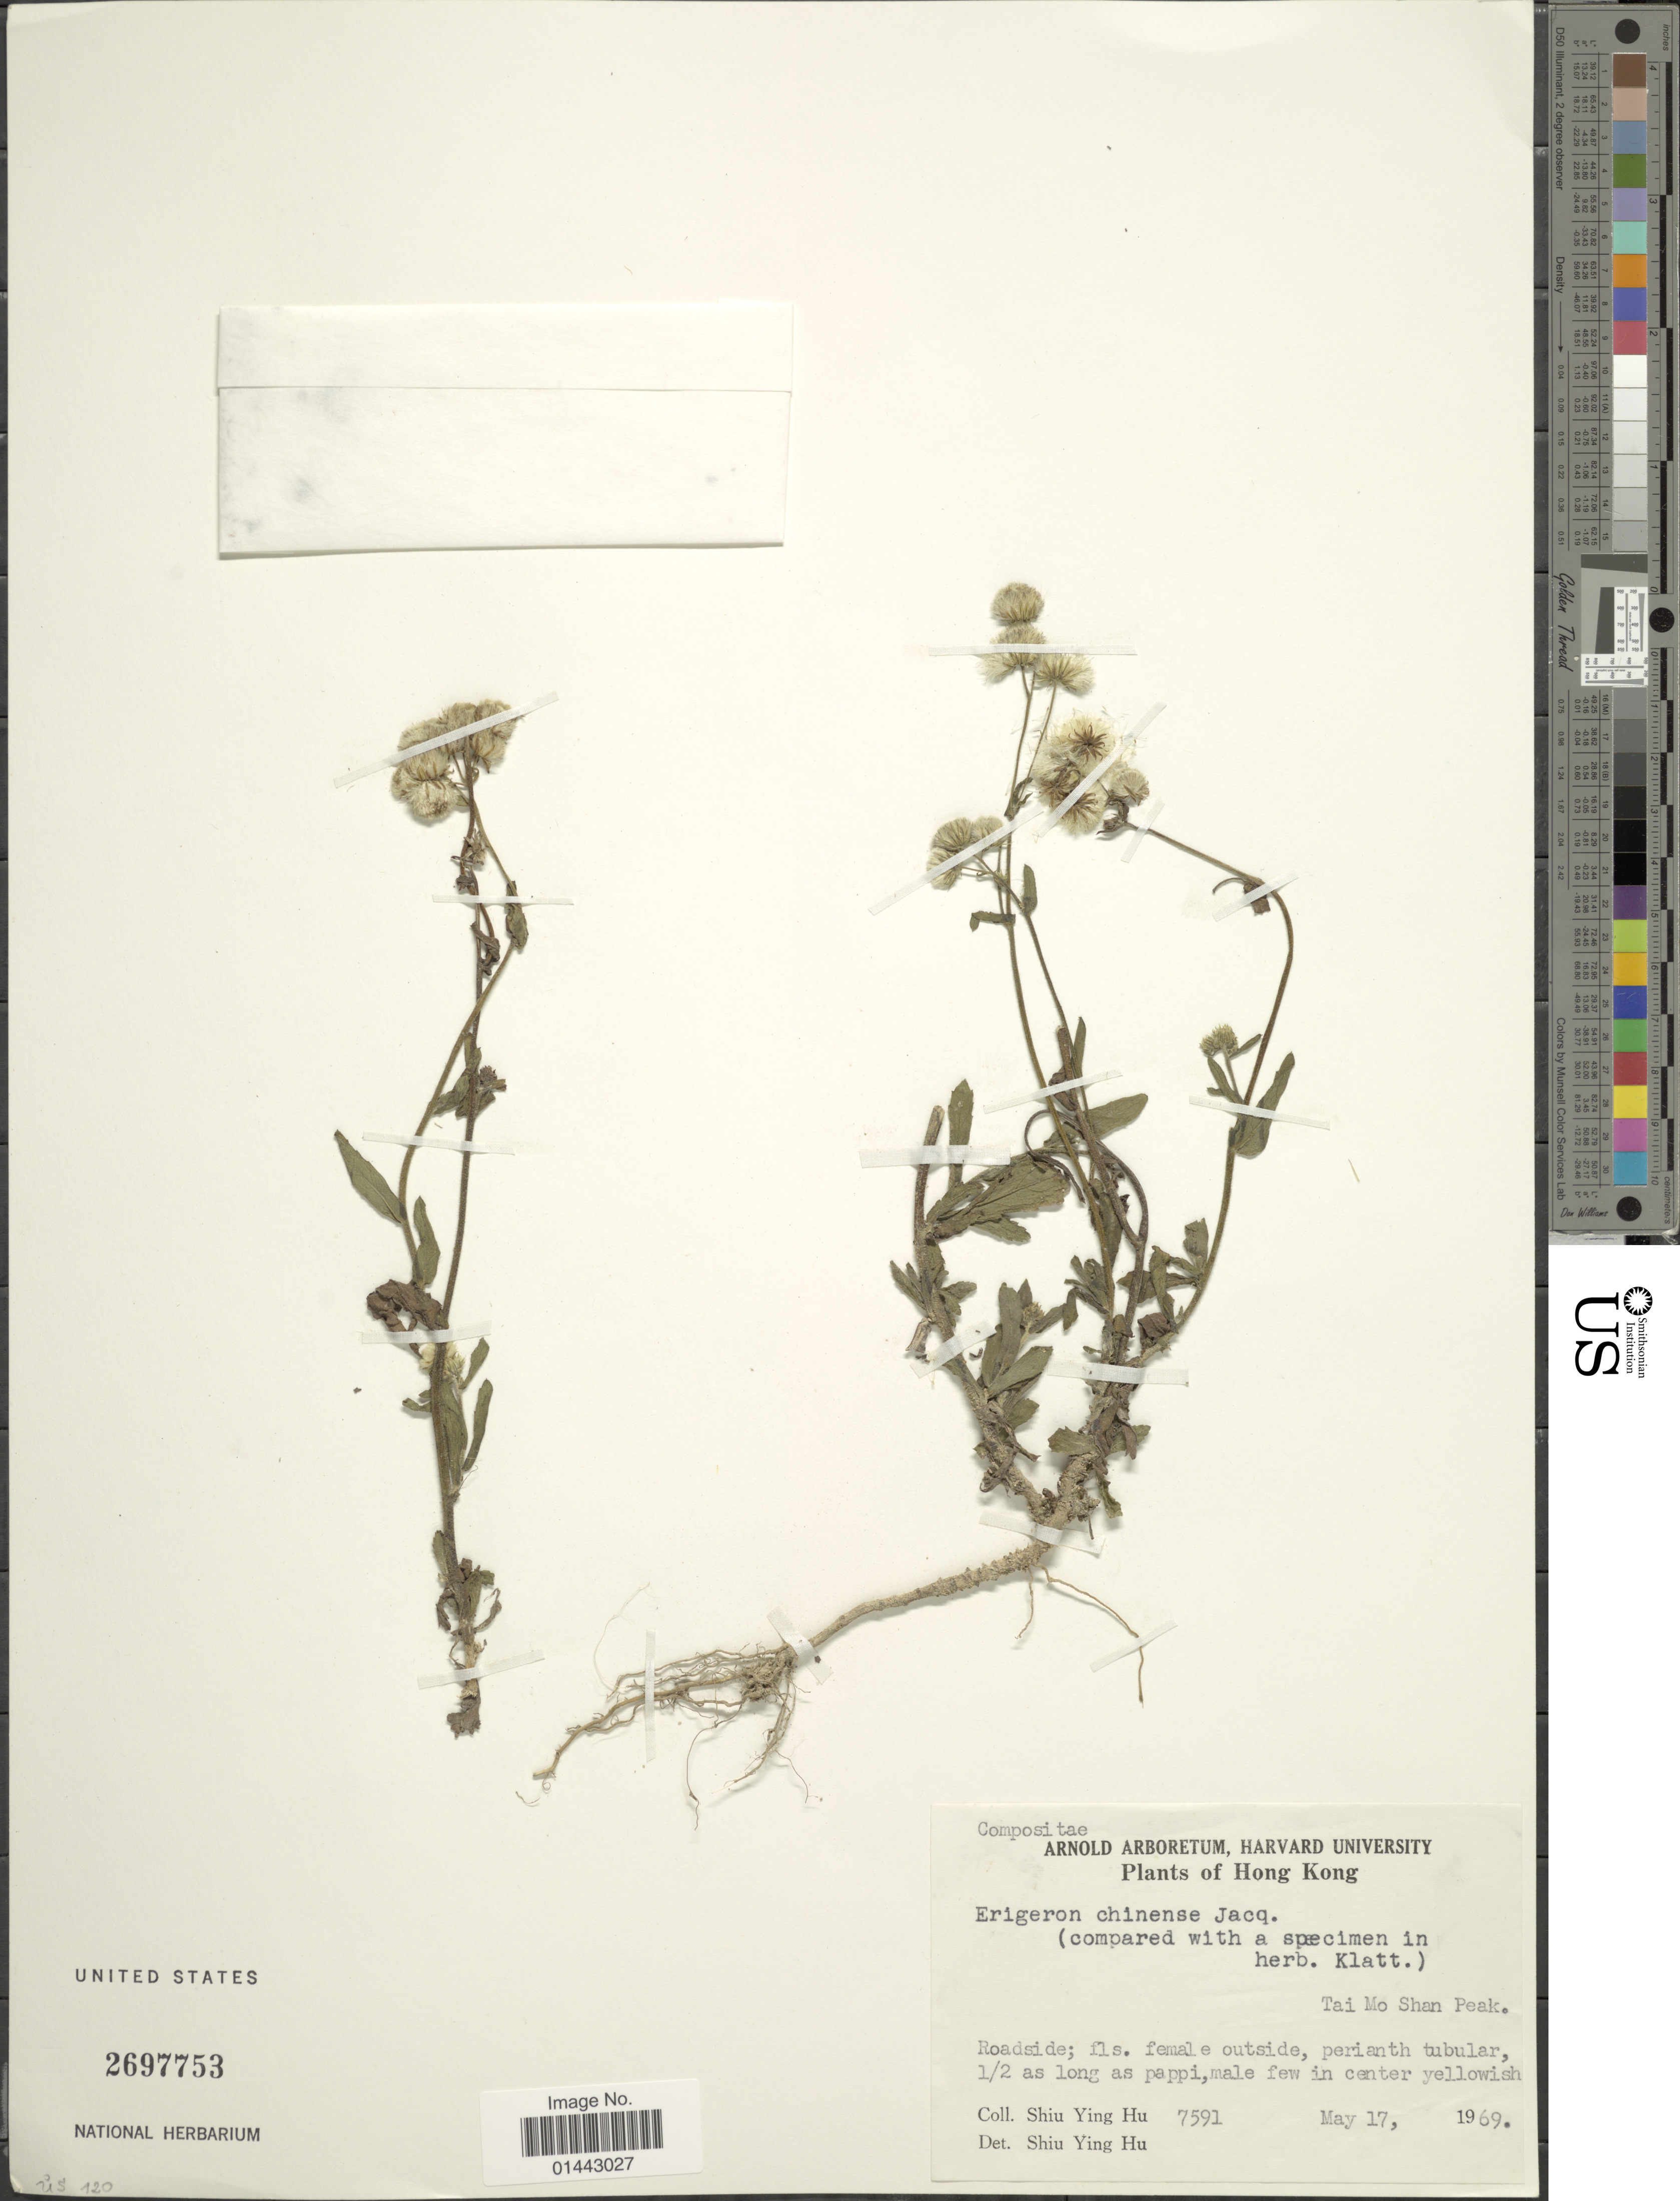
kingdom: Plantae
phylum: Tracheophyta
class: Magnoliopsida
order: Asterales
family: Asteraceae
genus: Erigeron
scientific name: Erigeron chinensis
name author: Jacq.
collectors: S. Y. Hu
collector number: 7591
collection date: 1969-05-17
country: China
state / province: Hong Kong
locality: Roadside, Tai Mo Shan Peak.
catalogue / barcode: US 2697753